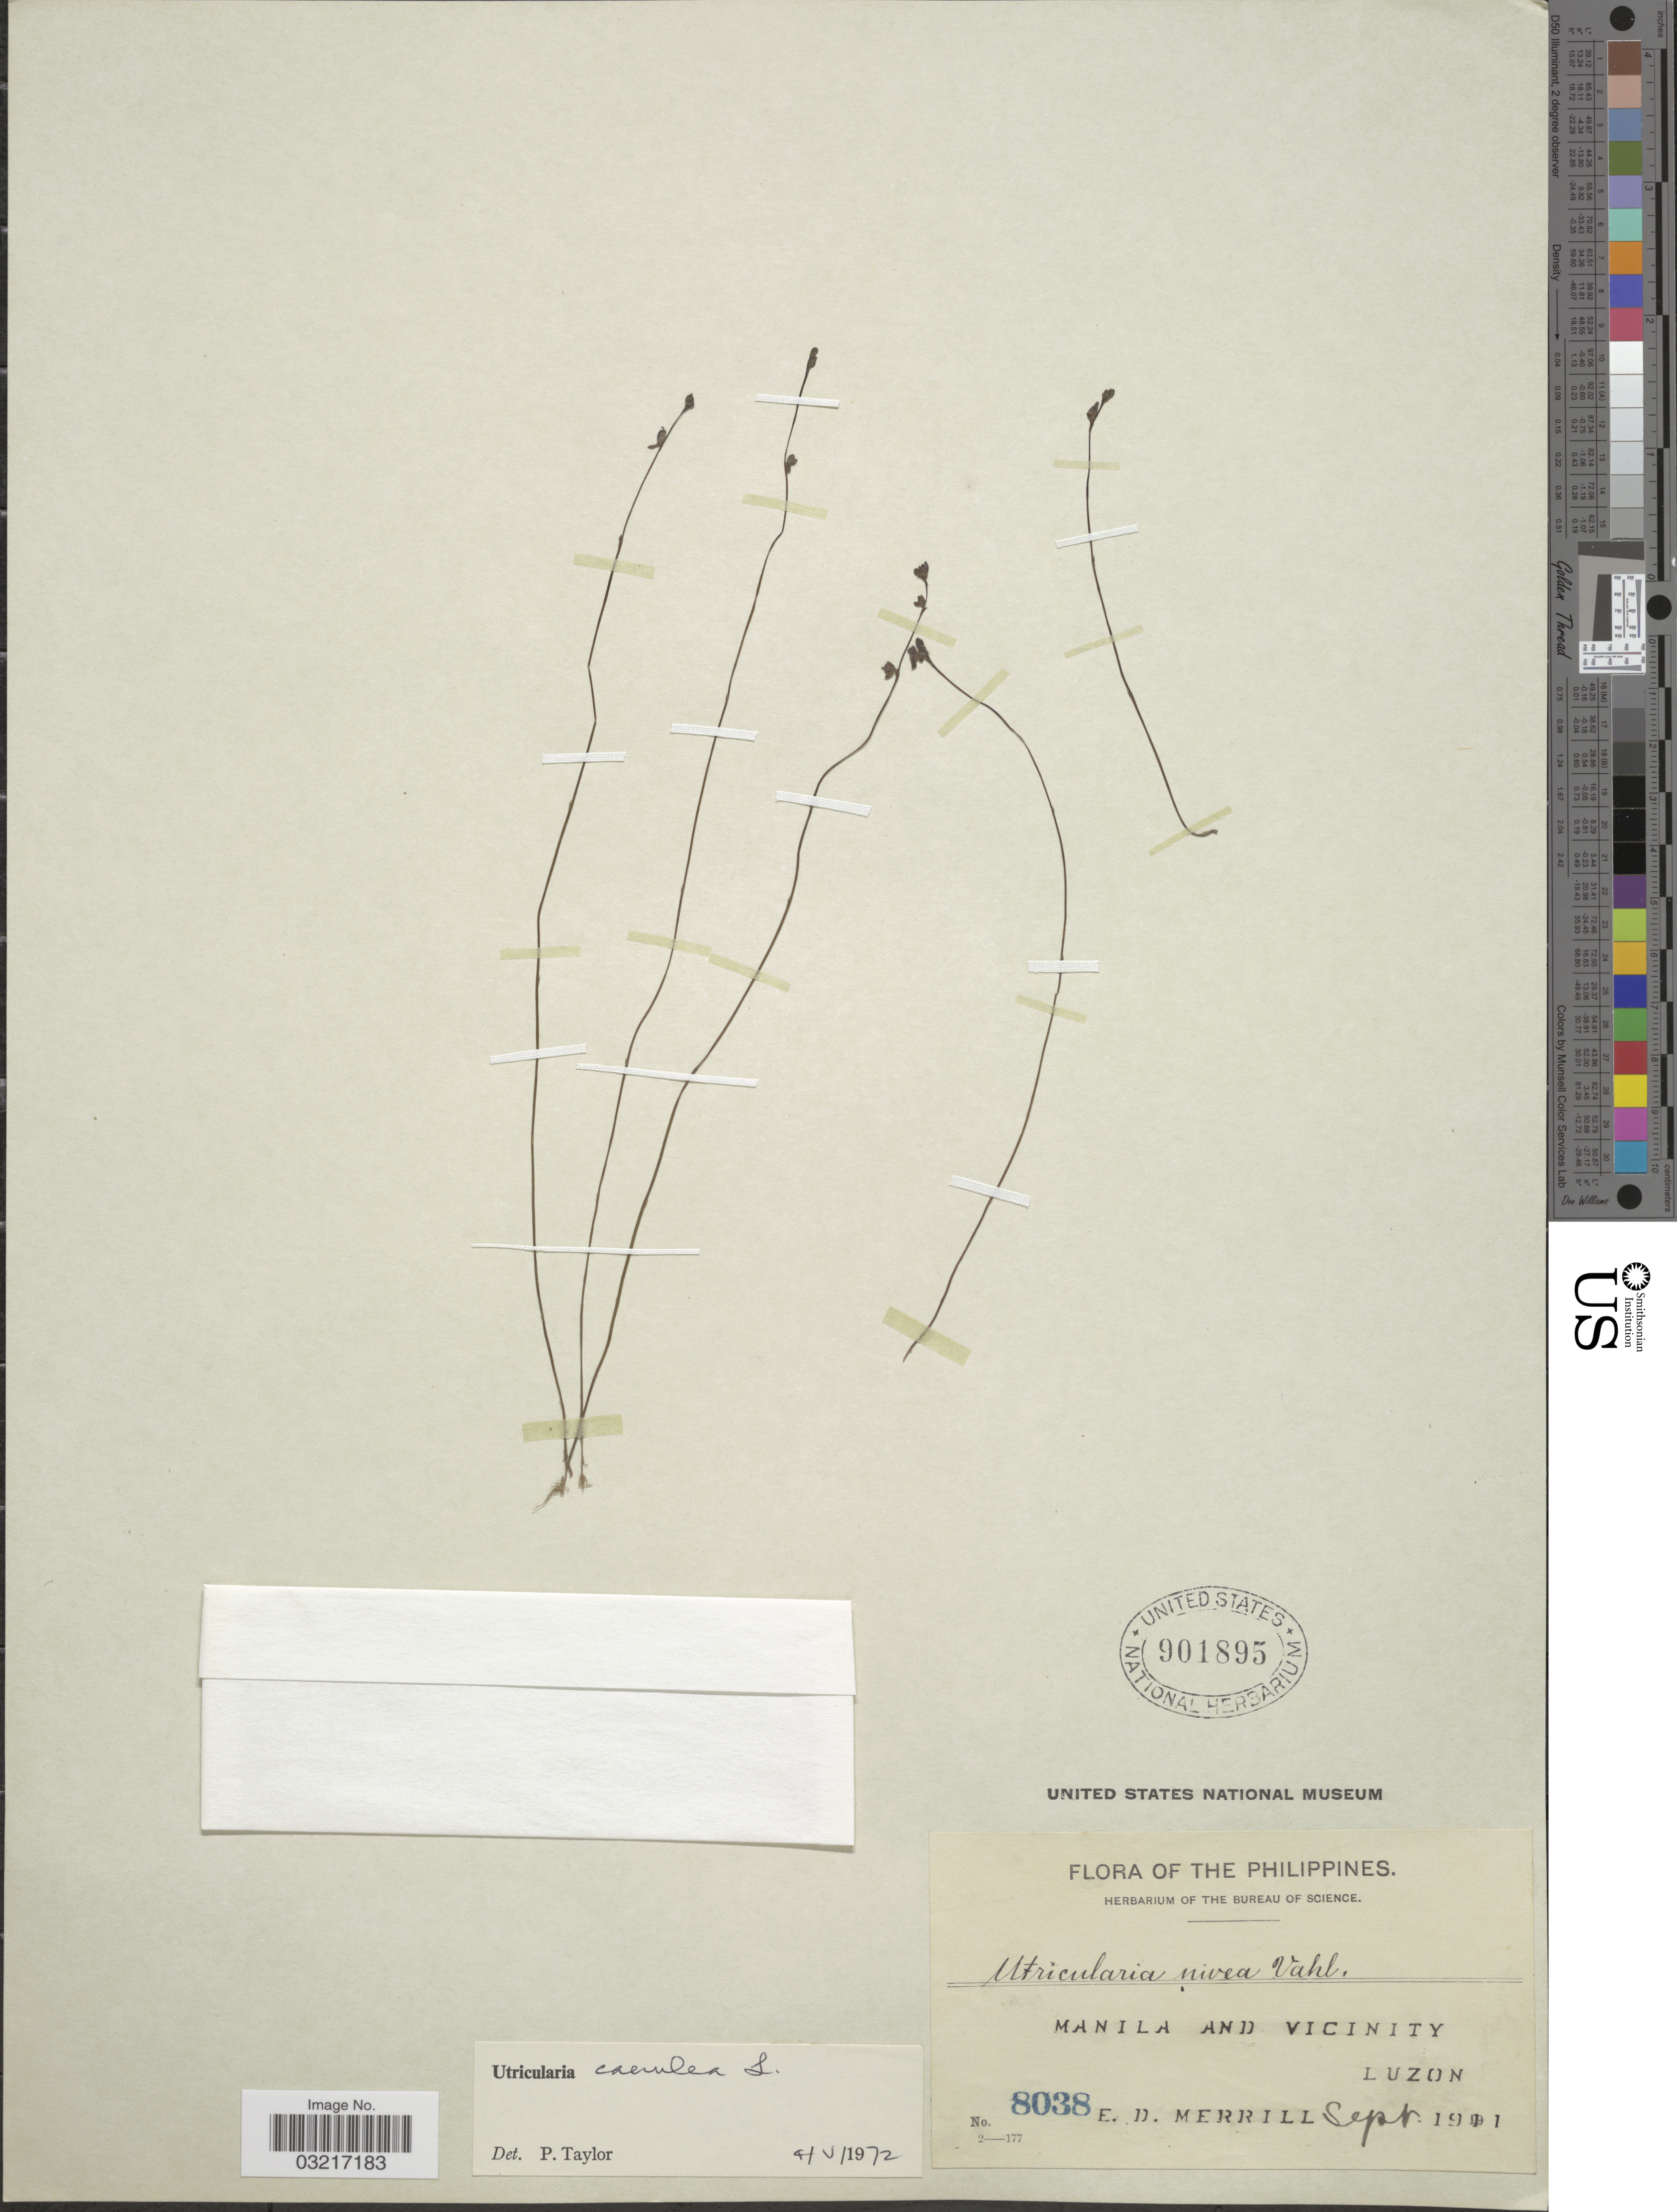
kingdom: Plantae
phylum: Tracheophyta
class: Magnoliopsida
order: Lamiales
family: Lentibulariaceae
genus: Utricularia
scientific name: Utricularia caerulea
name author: L.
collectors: E. D. Merrill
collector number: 8038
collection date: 1911-09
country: Philippines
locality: Manila and Vicinity Luzon.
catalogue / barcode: US 901895